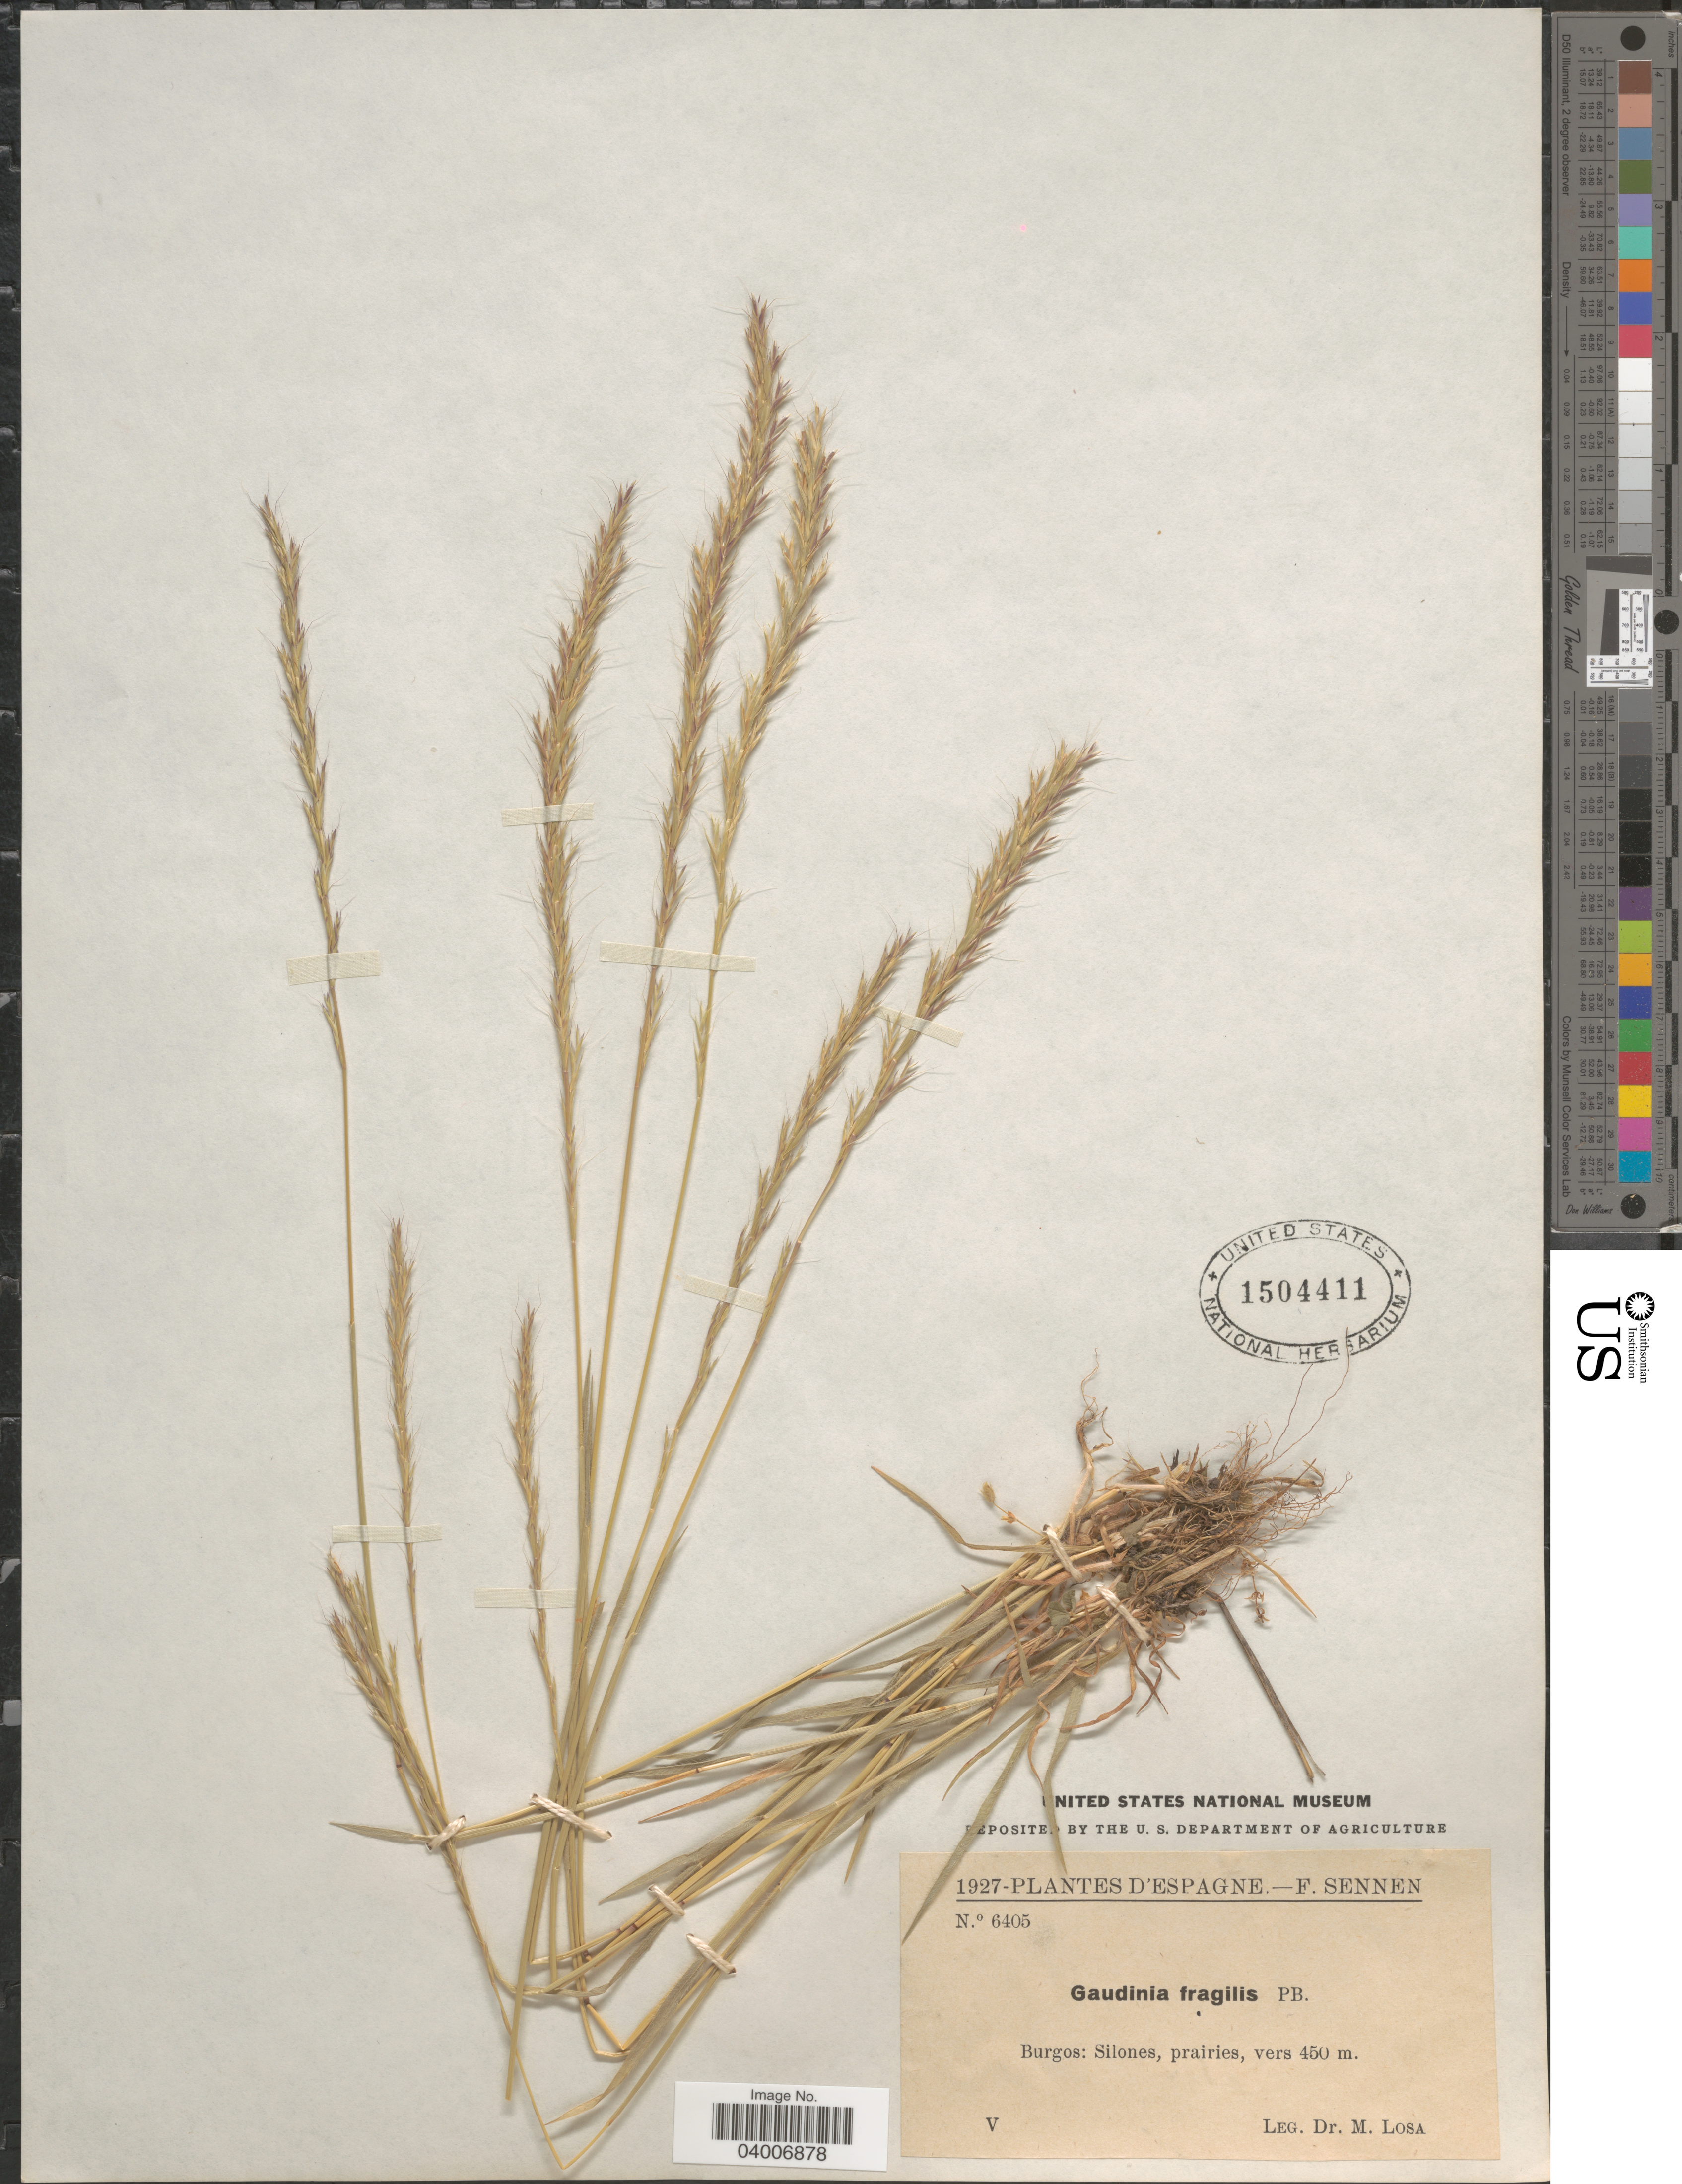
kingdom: Plantae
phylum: Tracheophyta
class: Liliopsida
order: Poales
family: Poaceae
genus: Gaudinia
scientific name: Gaudinia fragilis var. fragilis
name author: (L.) P. Beauv.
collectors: Losa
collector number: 6405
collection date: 1927-05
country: Spain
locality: Espagne. Burgos: Silones, prairies.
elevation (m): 450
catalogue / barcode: US 1504411